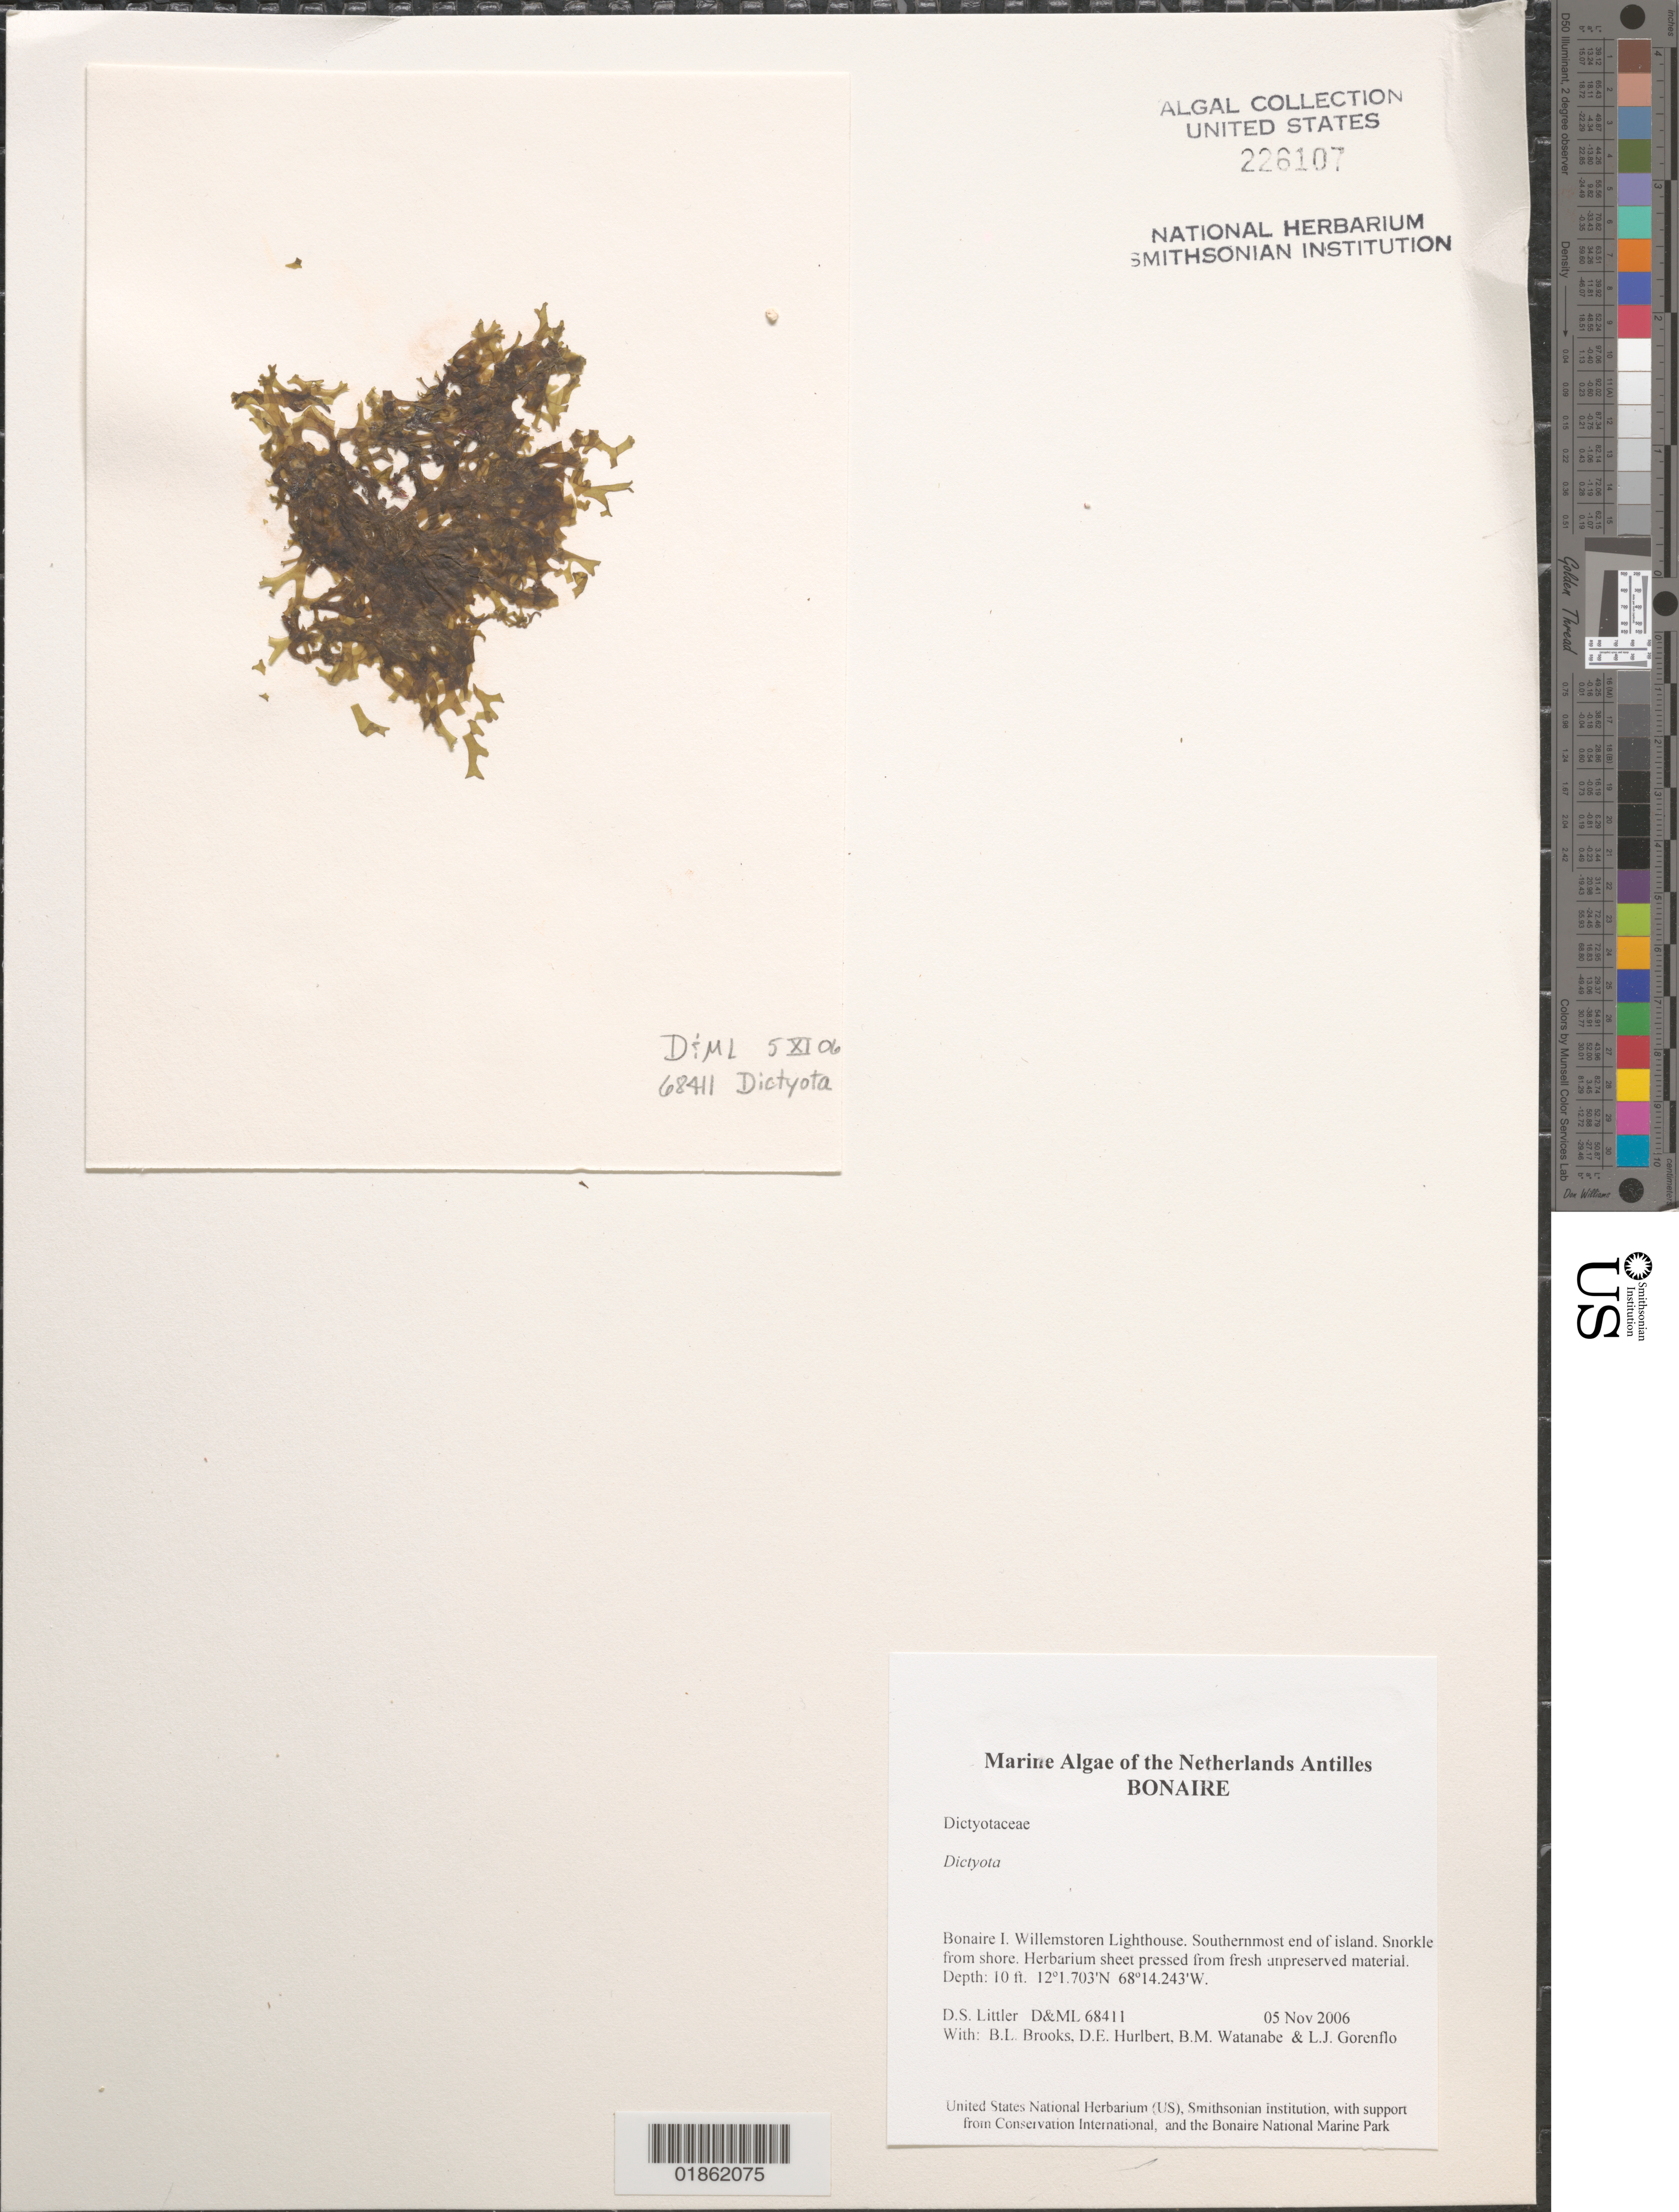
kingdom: Chromista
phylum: Ochrophyta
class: Phaeophyceae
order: Dictyotales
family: Dictyotaceae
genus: Dictyota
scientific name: Dictyota sp.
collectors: D. S. Littler, B. Brooks, D. Hurlbert, B. Watanabe & L. Gorenflo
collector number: D&ML68411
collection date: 2006-11-05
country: Netherlands Antilles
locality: Bonaire I. Willemstoren Lighthouse. Southernmost end of island. Snorkle from shore.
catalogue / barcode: US 226107